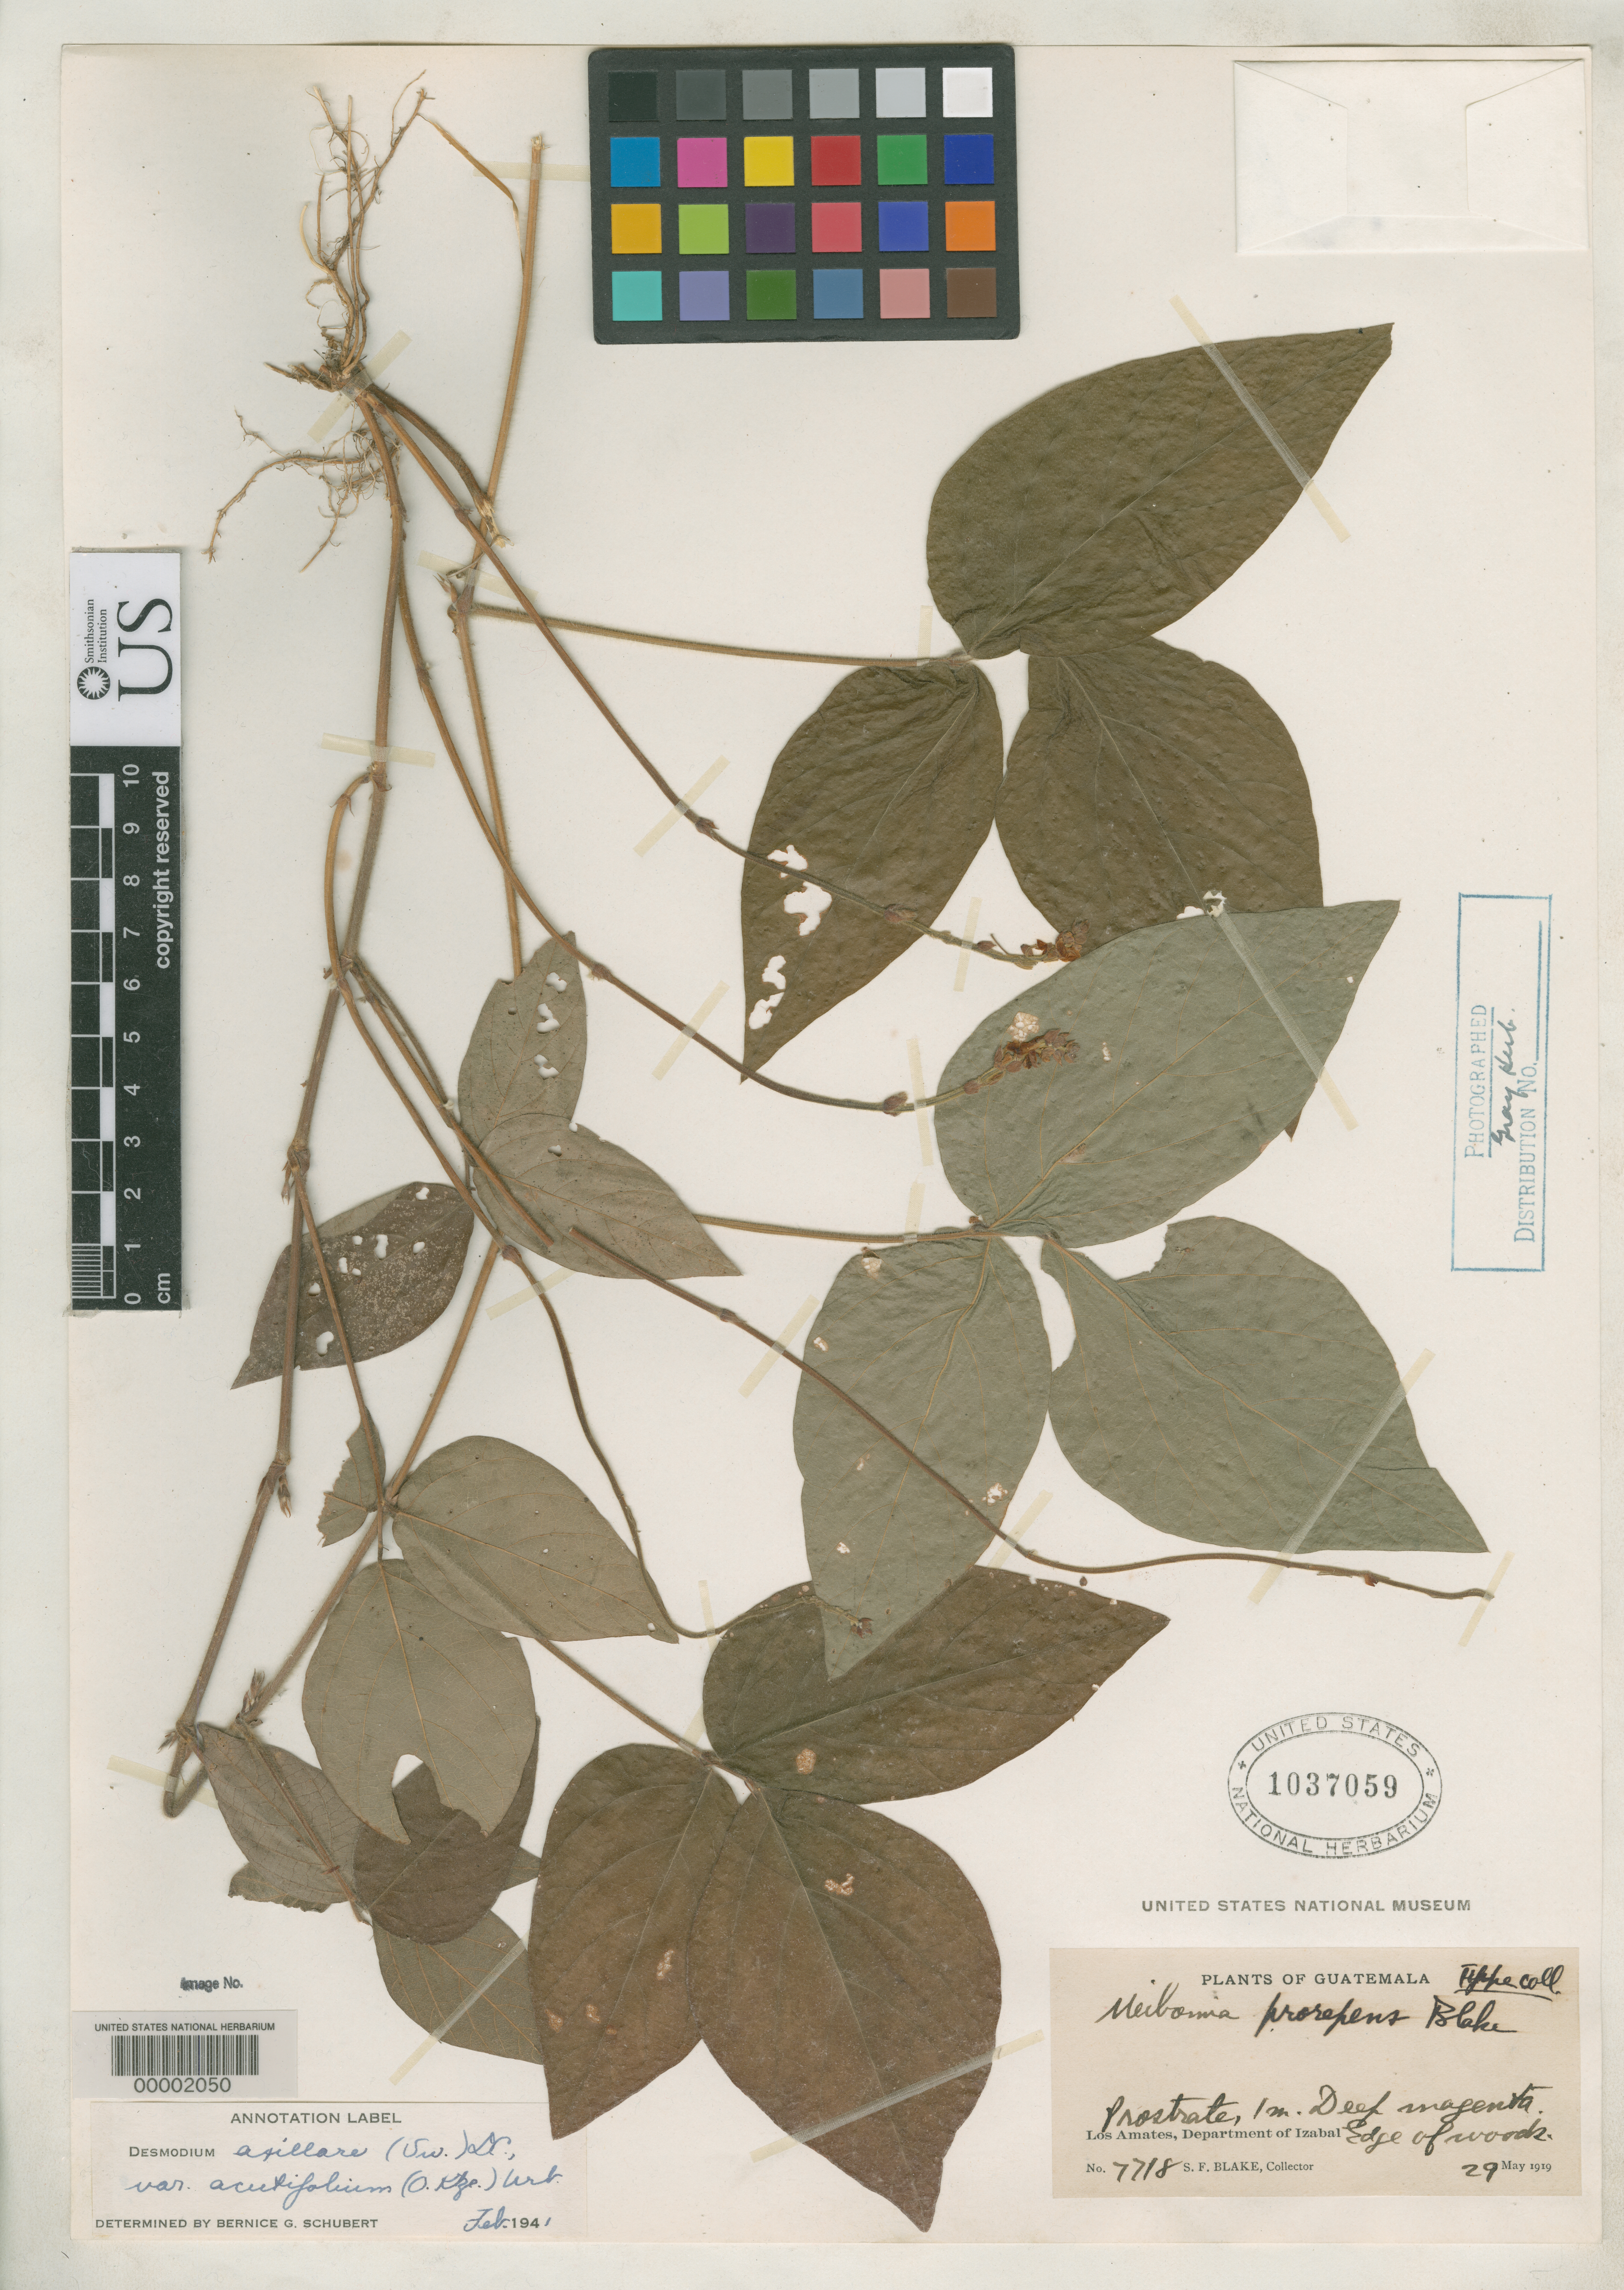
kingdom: Plantae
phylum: Tracheophyta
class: Magnoliopsida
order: Fabales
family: Fabaceae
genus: Meibomia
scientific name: Meibomia prorepens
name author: S.F. Blake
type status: Isotype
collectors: S. Blake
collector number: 7718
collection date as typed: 29 May 1919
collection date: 1919-05-29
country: Guatemala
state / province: Izabal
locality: Los Amates.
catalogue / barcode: US 1037059